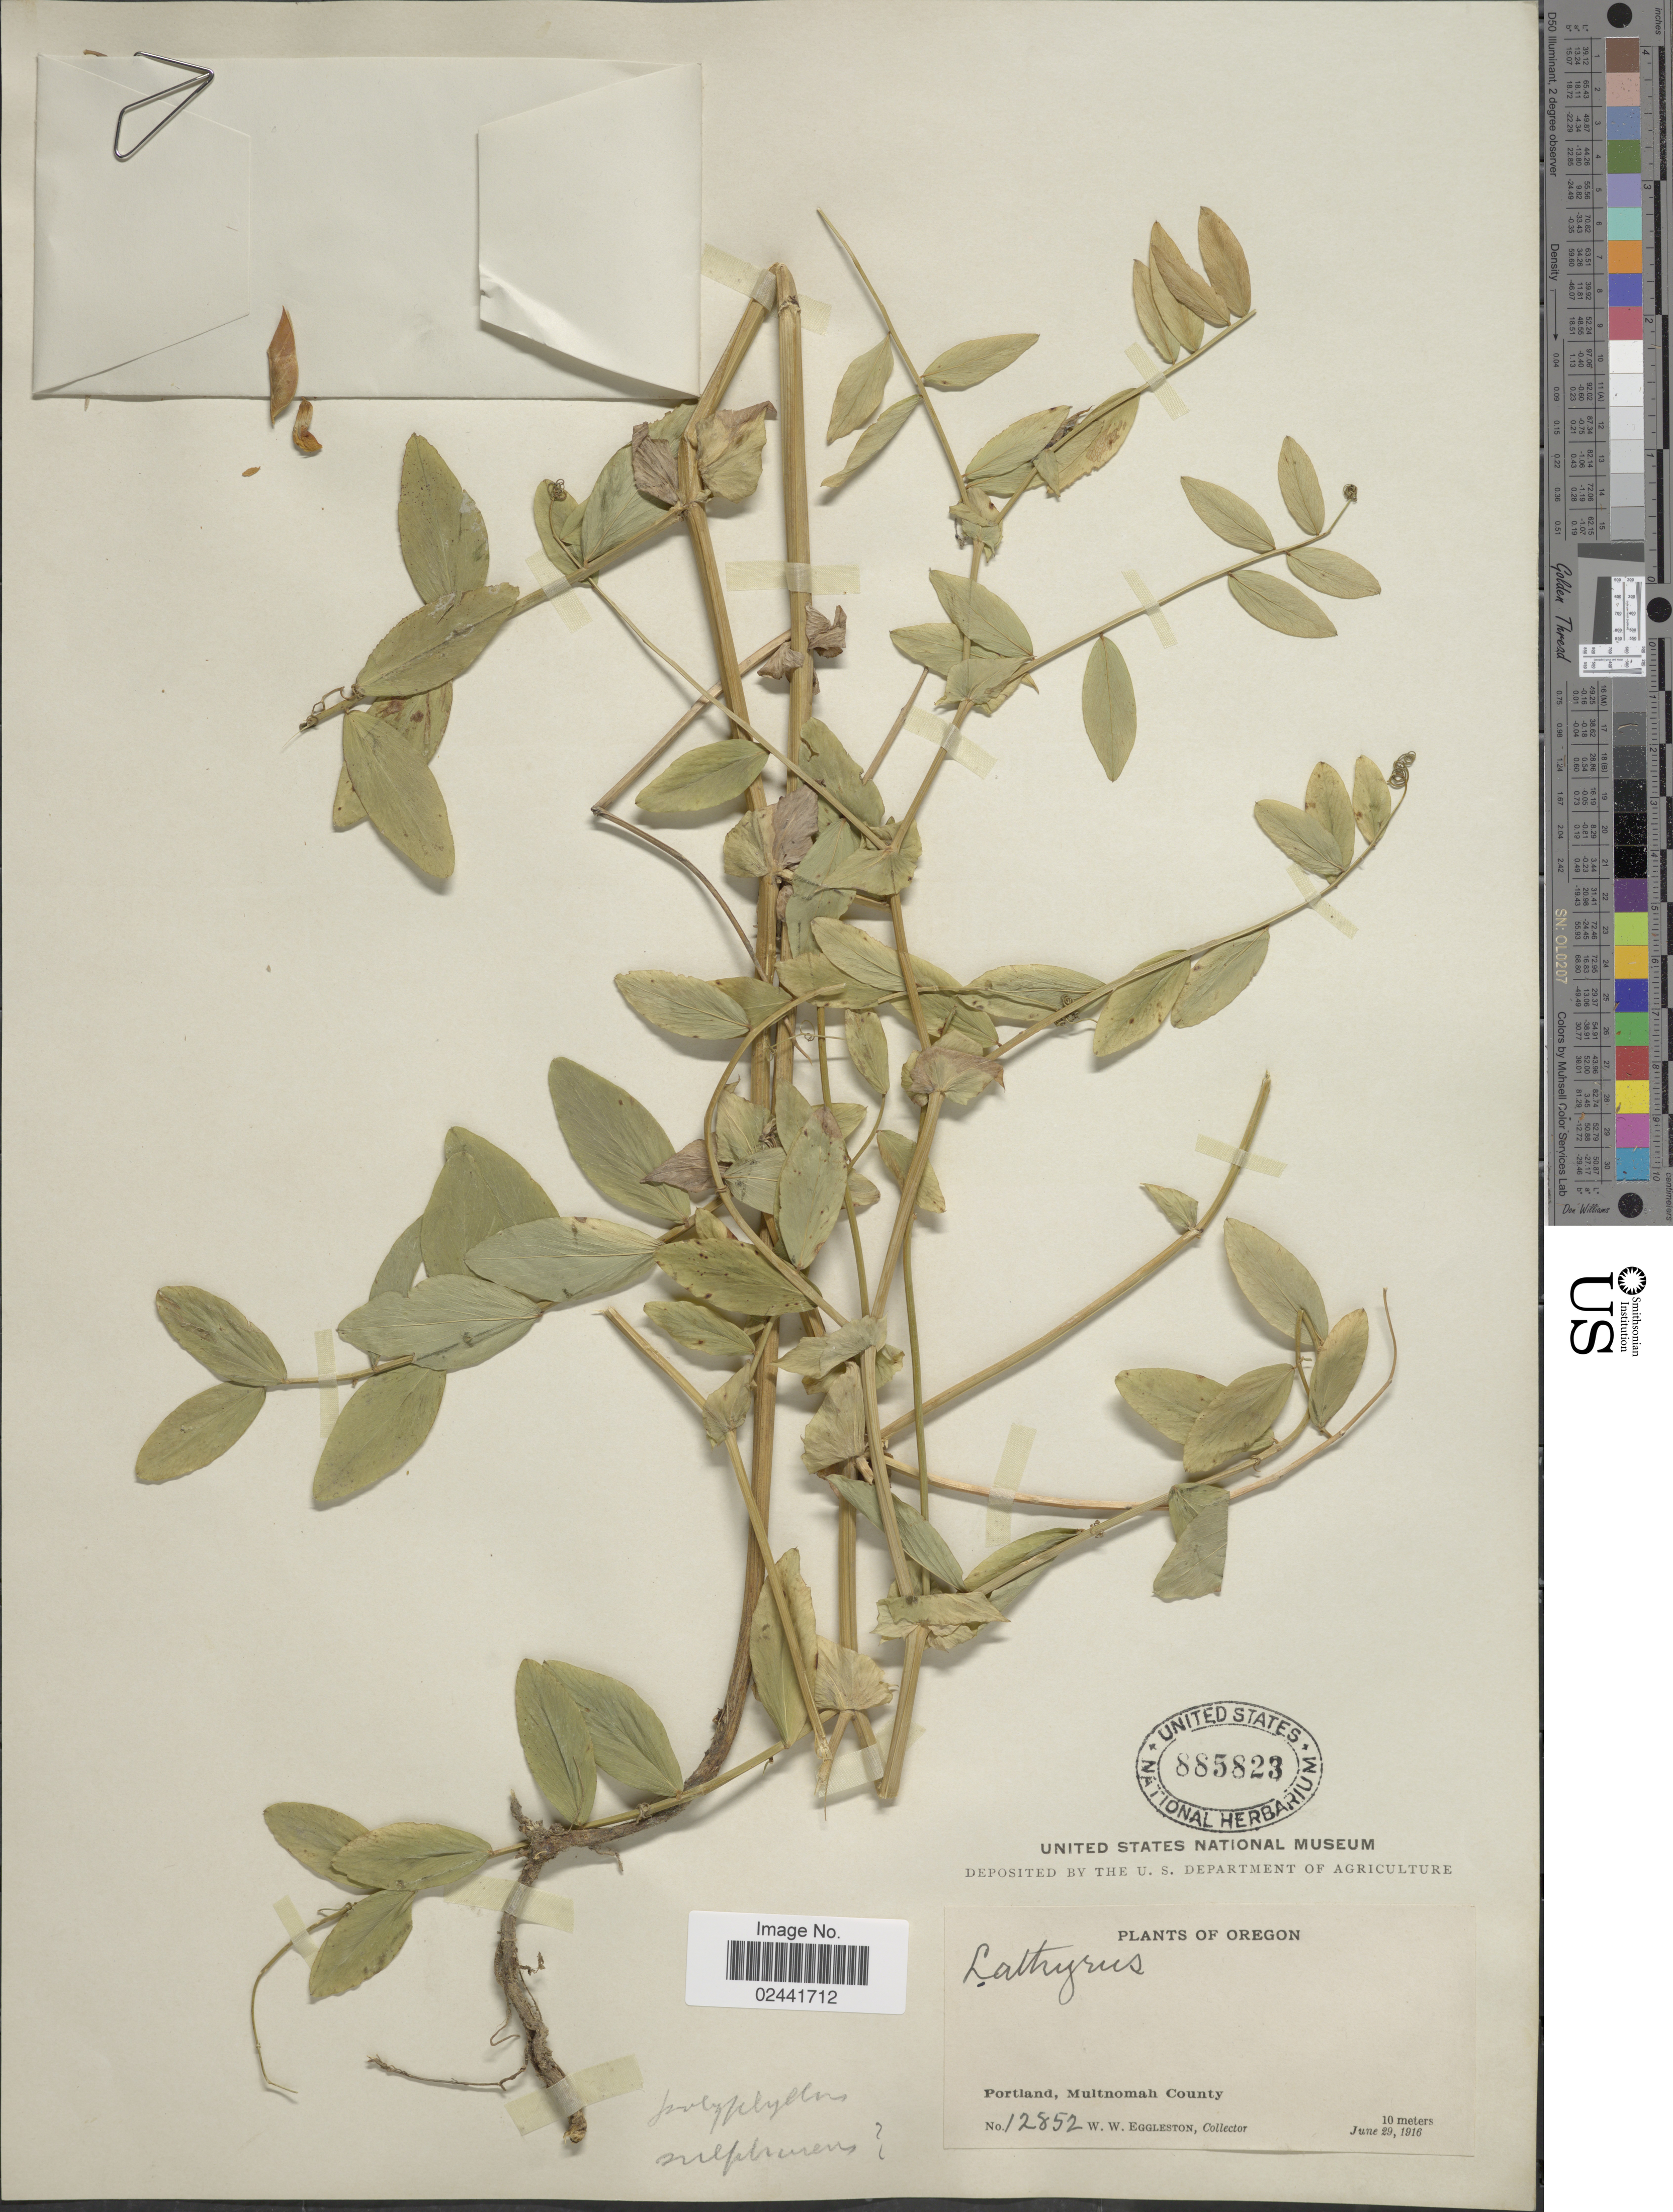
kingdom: Plantae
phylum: Tracheophyta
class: Magnoliopsida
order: Fabales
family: Fabaceae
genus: Lathyrus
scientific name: Lathyrus sulphureus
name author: W.H. Brewer ex A. Gray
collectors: W. W. Eggleston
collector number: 12852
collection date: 1916-06-29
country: United States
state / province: Oregon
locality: Portland, Multnomah County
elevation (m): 10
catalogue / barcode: US 885823